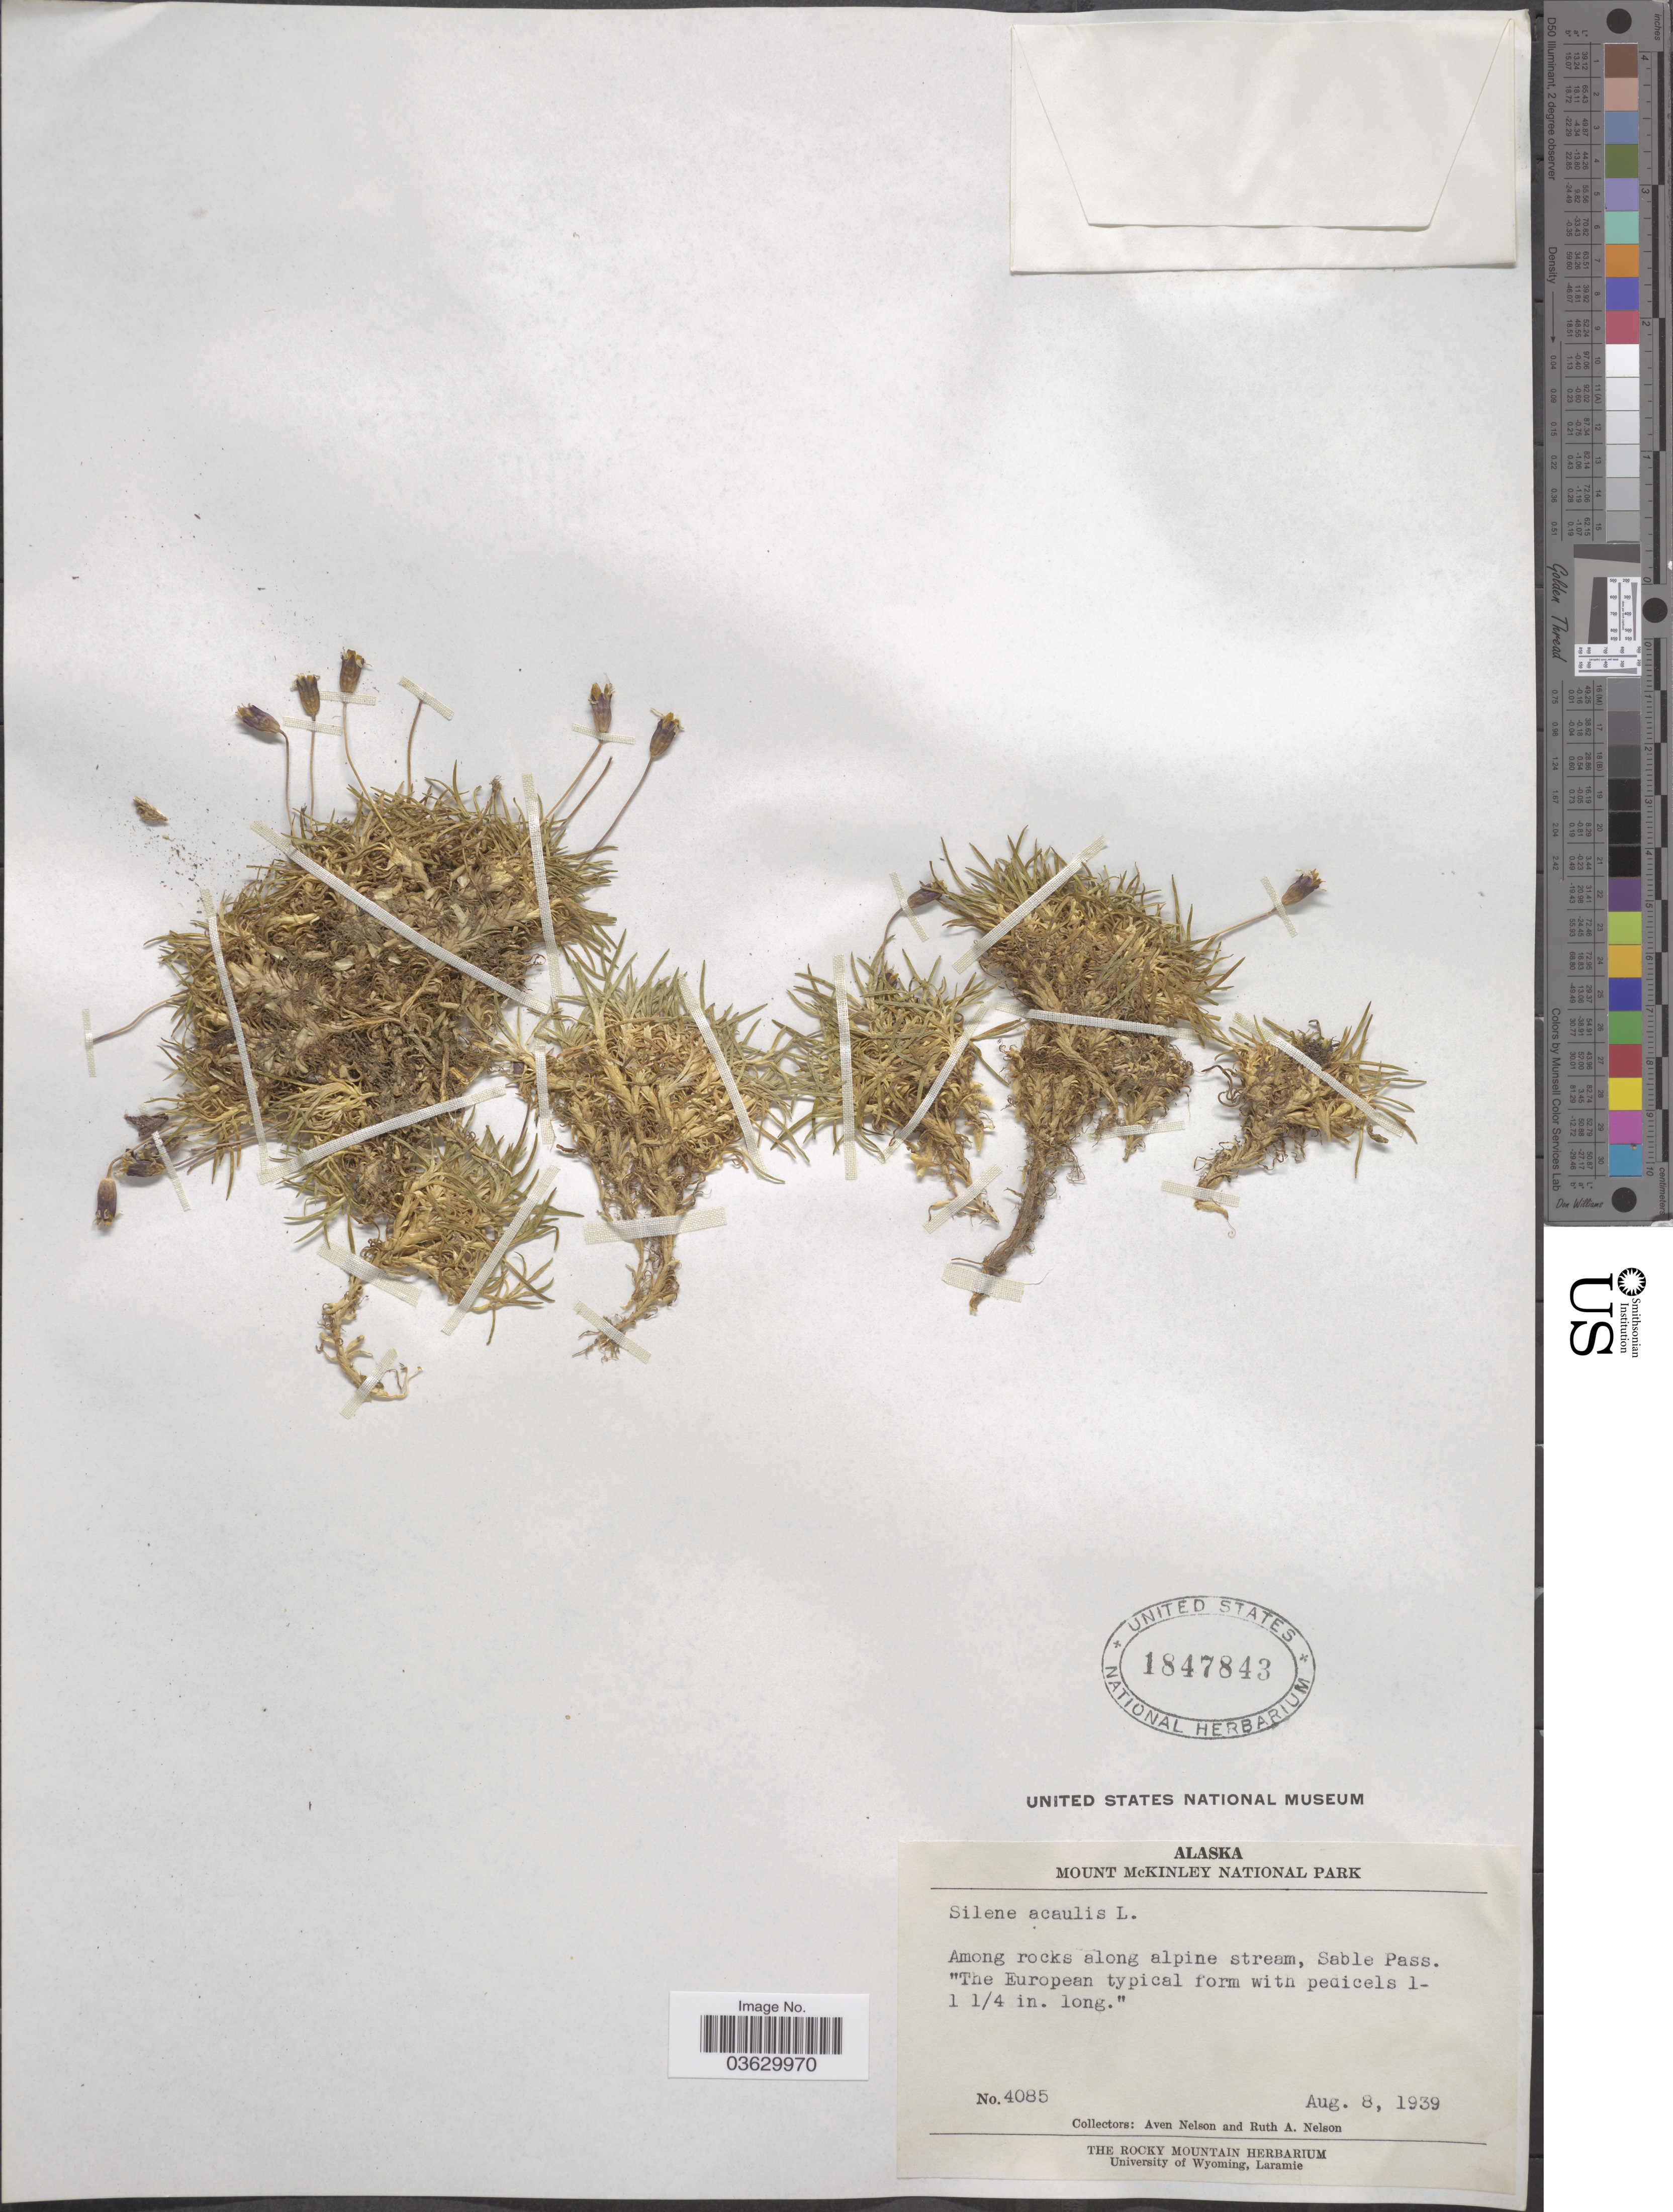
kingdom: Plantae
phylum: Tracheophyta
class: Magnoliopsida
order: Caryophyllales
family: Caryophyllaceae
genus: Silene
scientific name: Silene acaulis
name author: (L.) Jacq.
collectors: A. Nelson & R. A. Nelson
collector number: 4085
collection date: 1939-08-08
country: United States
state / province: Alaska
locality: Mount McKinley National Park. Sable Pass.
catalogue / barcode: US 1847843